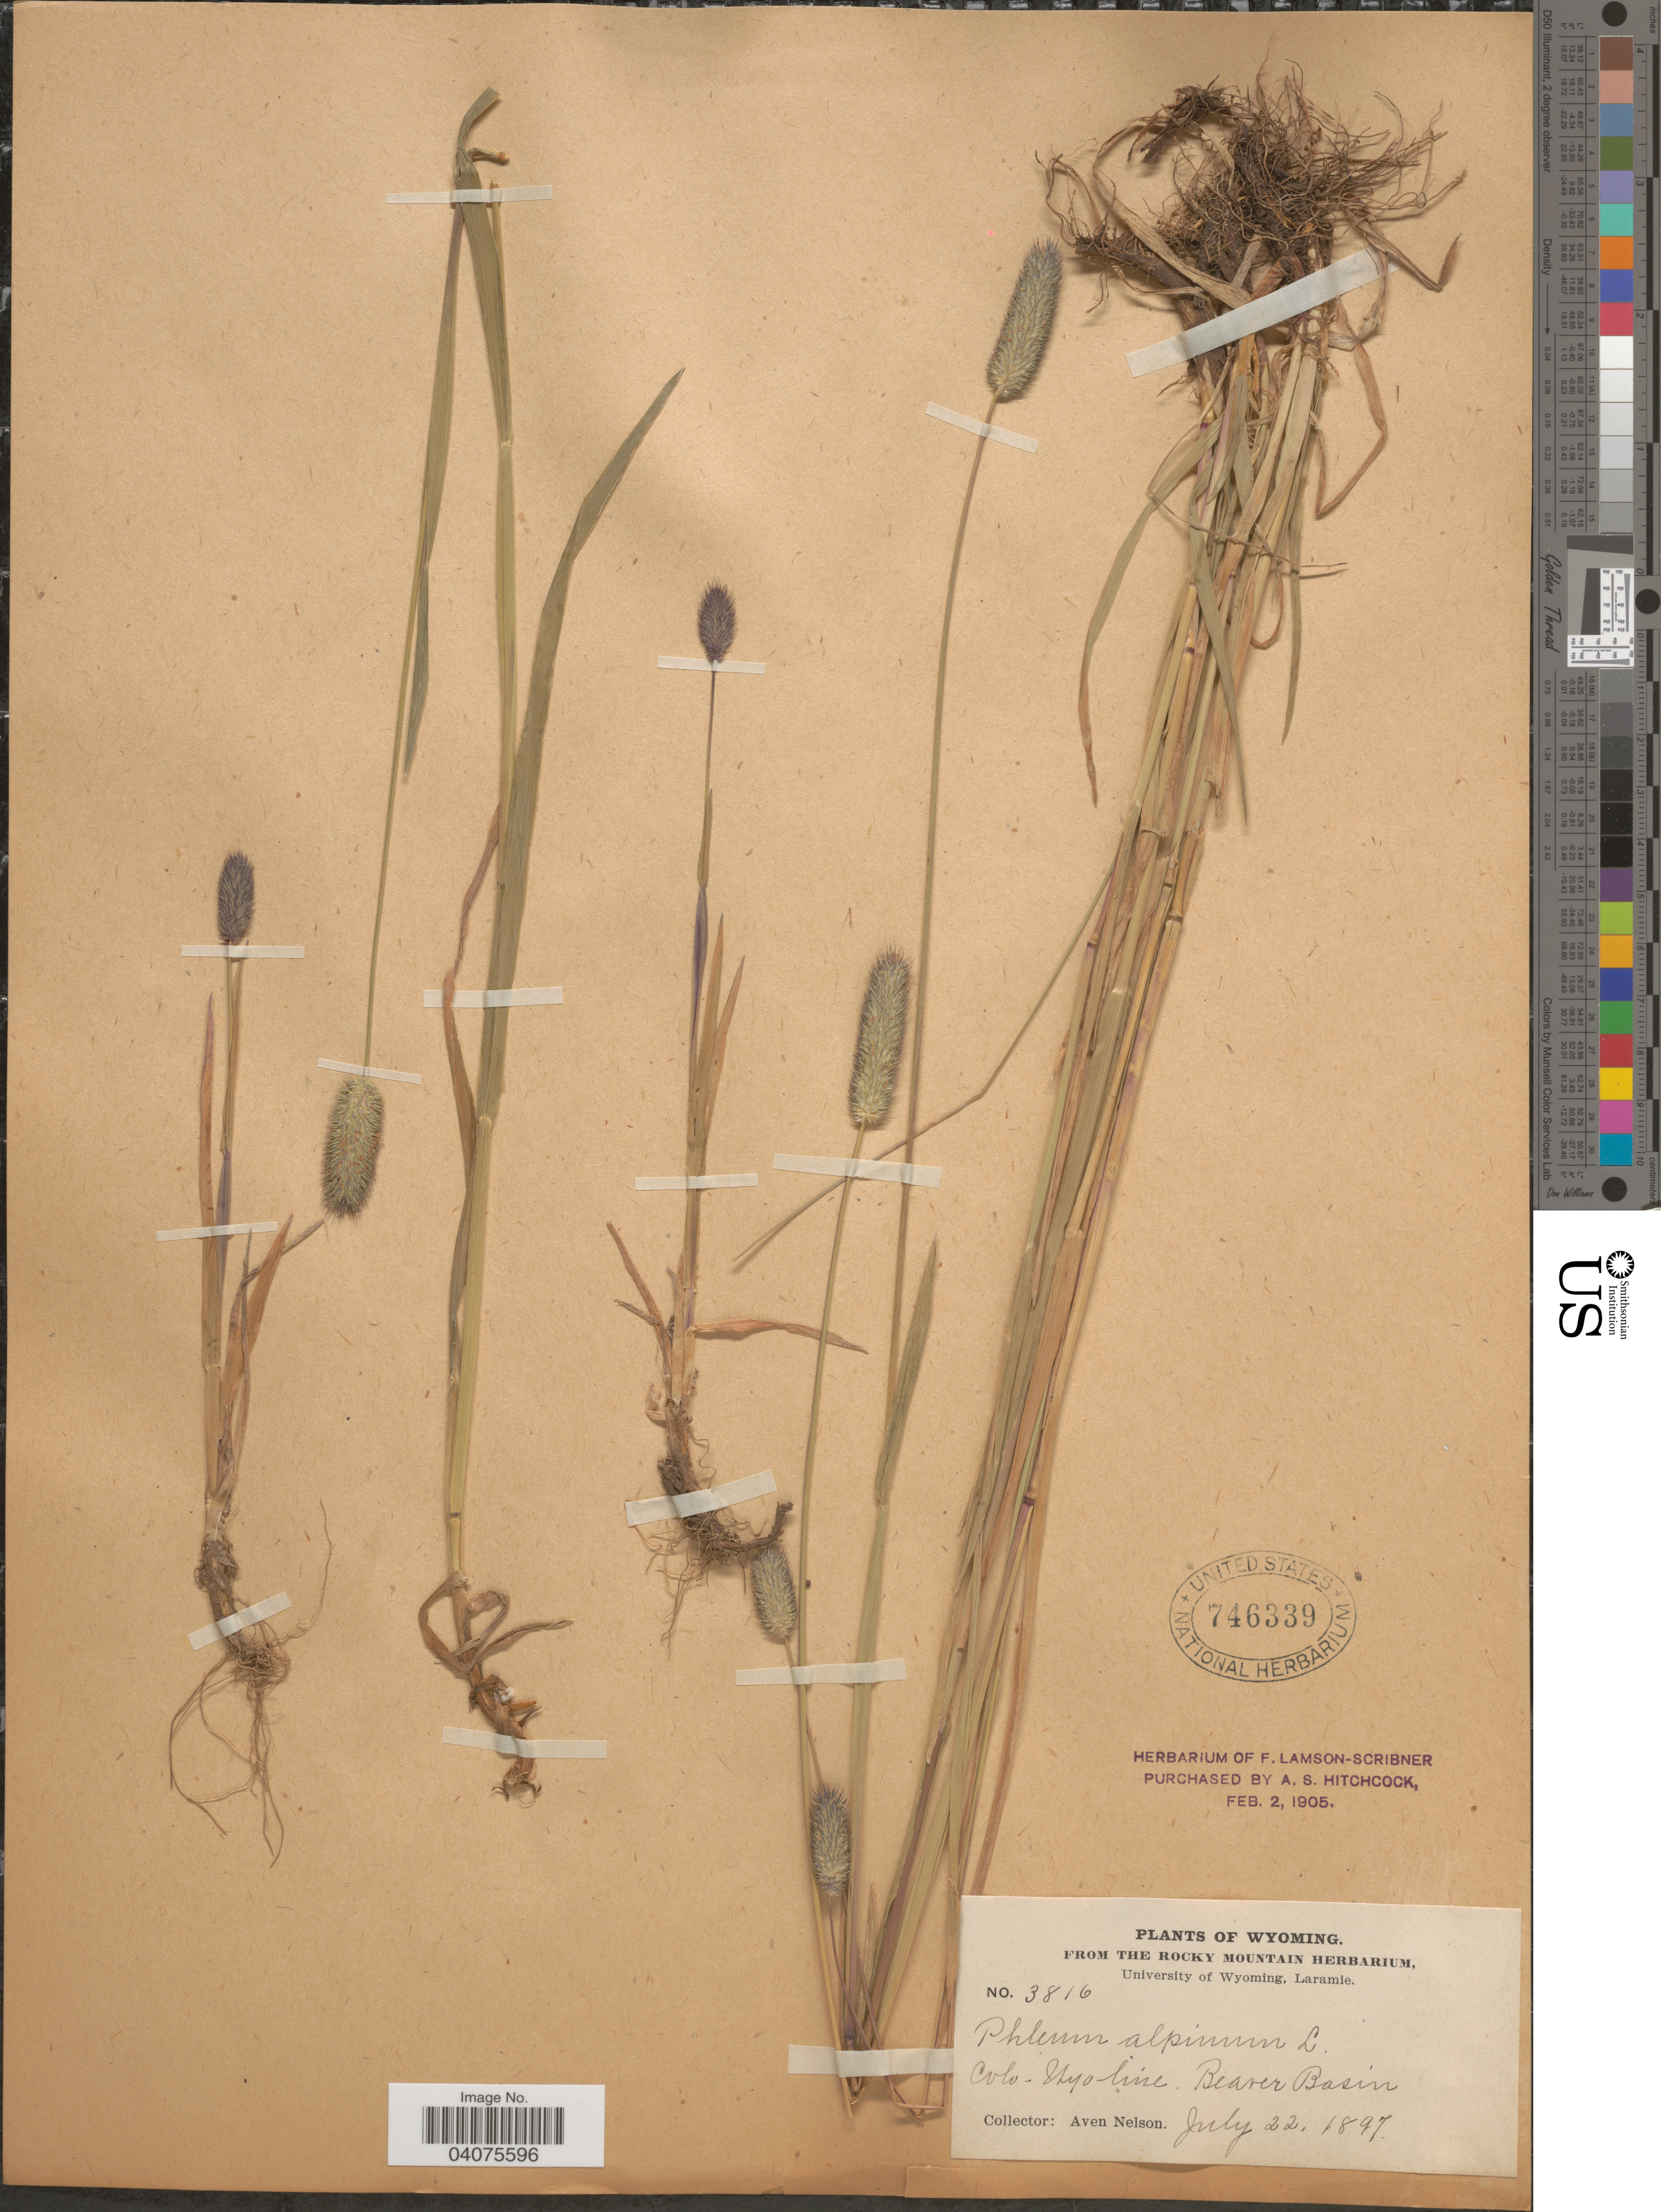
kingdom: Plantae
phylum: Tracheophyta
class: Liliopsida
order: Poales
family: Poaceae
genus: Phleum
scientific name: Phleum alpinum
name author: L.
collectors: A. Nelson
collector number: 3816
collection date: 1897-07-22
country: United States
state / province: Wyoming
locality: Colo-Wyo line. Beaver Basin.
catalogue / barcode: US 746339